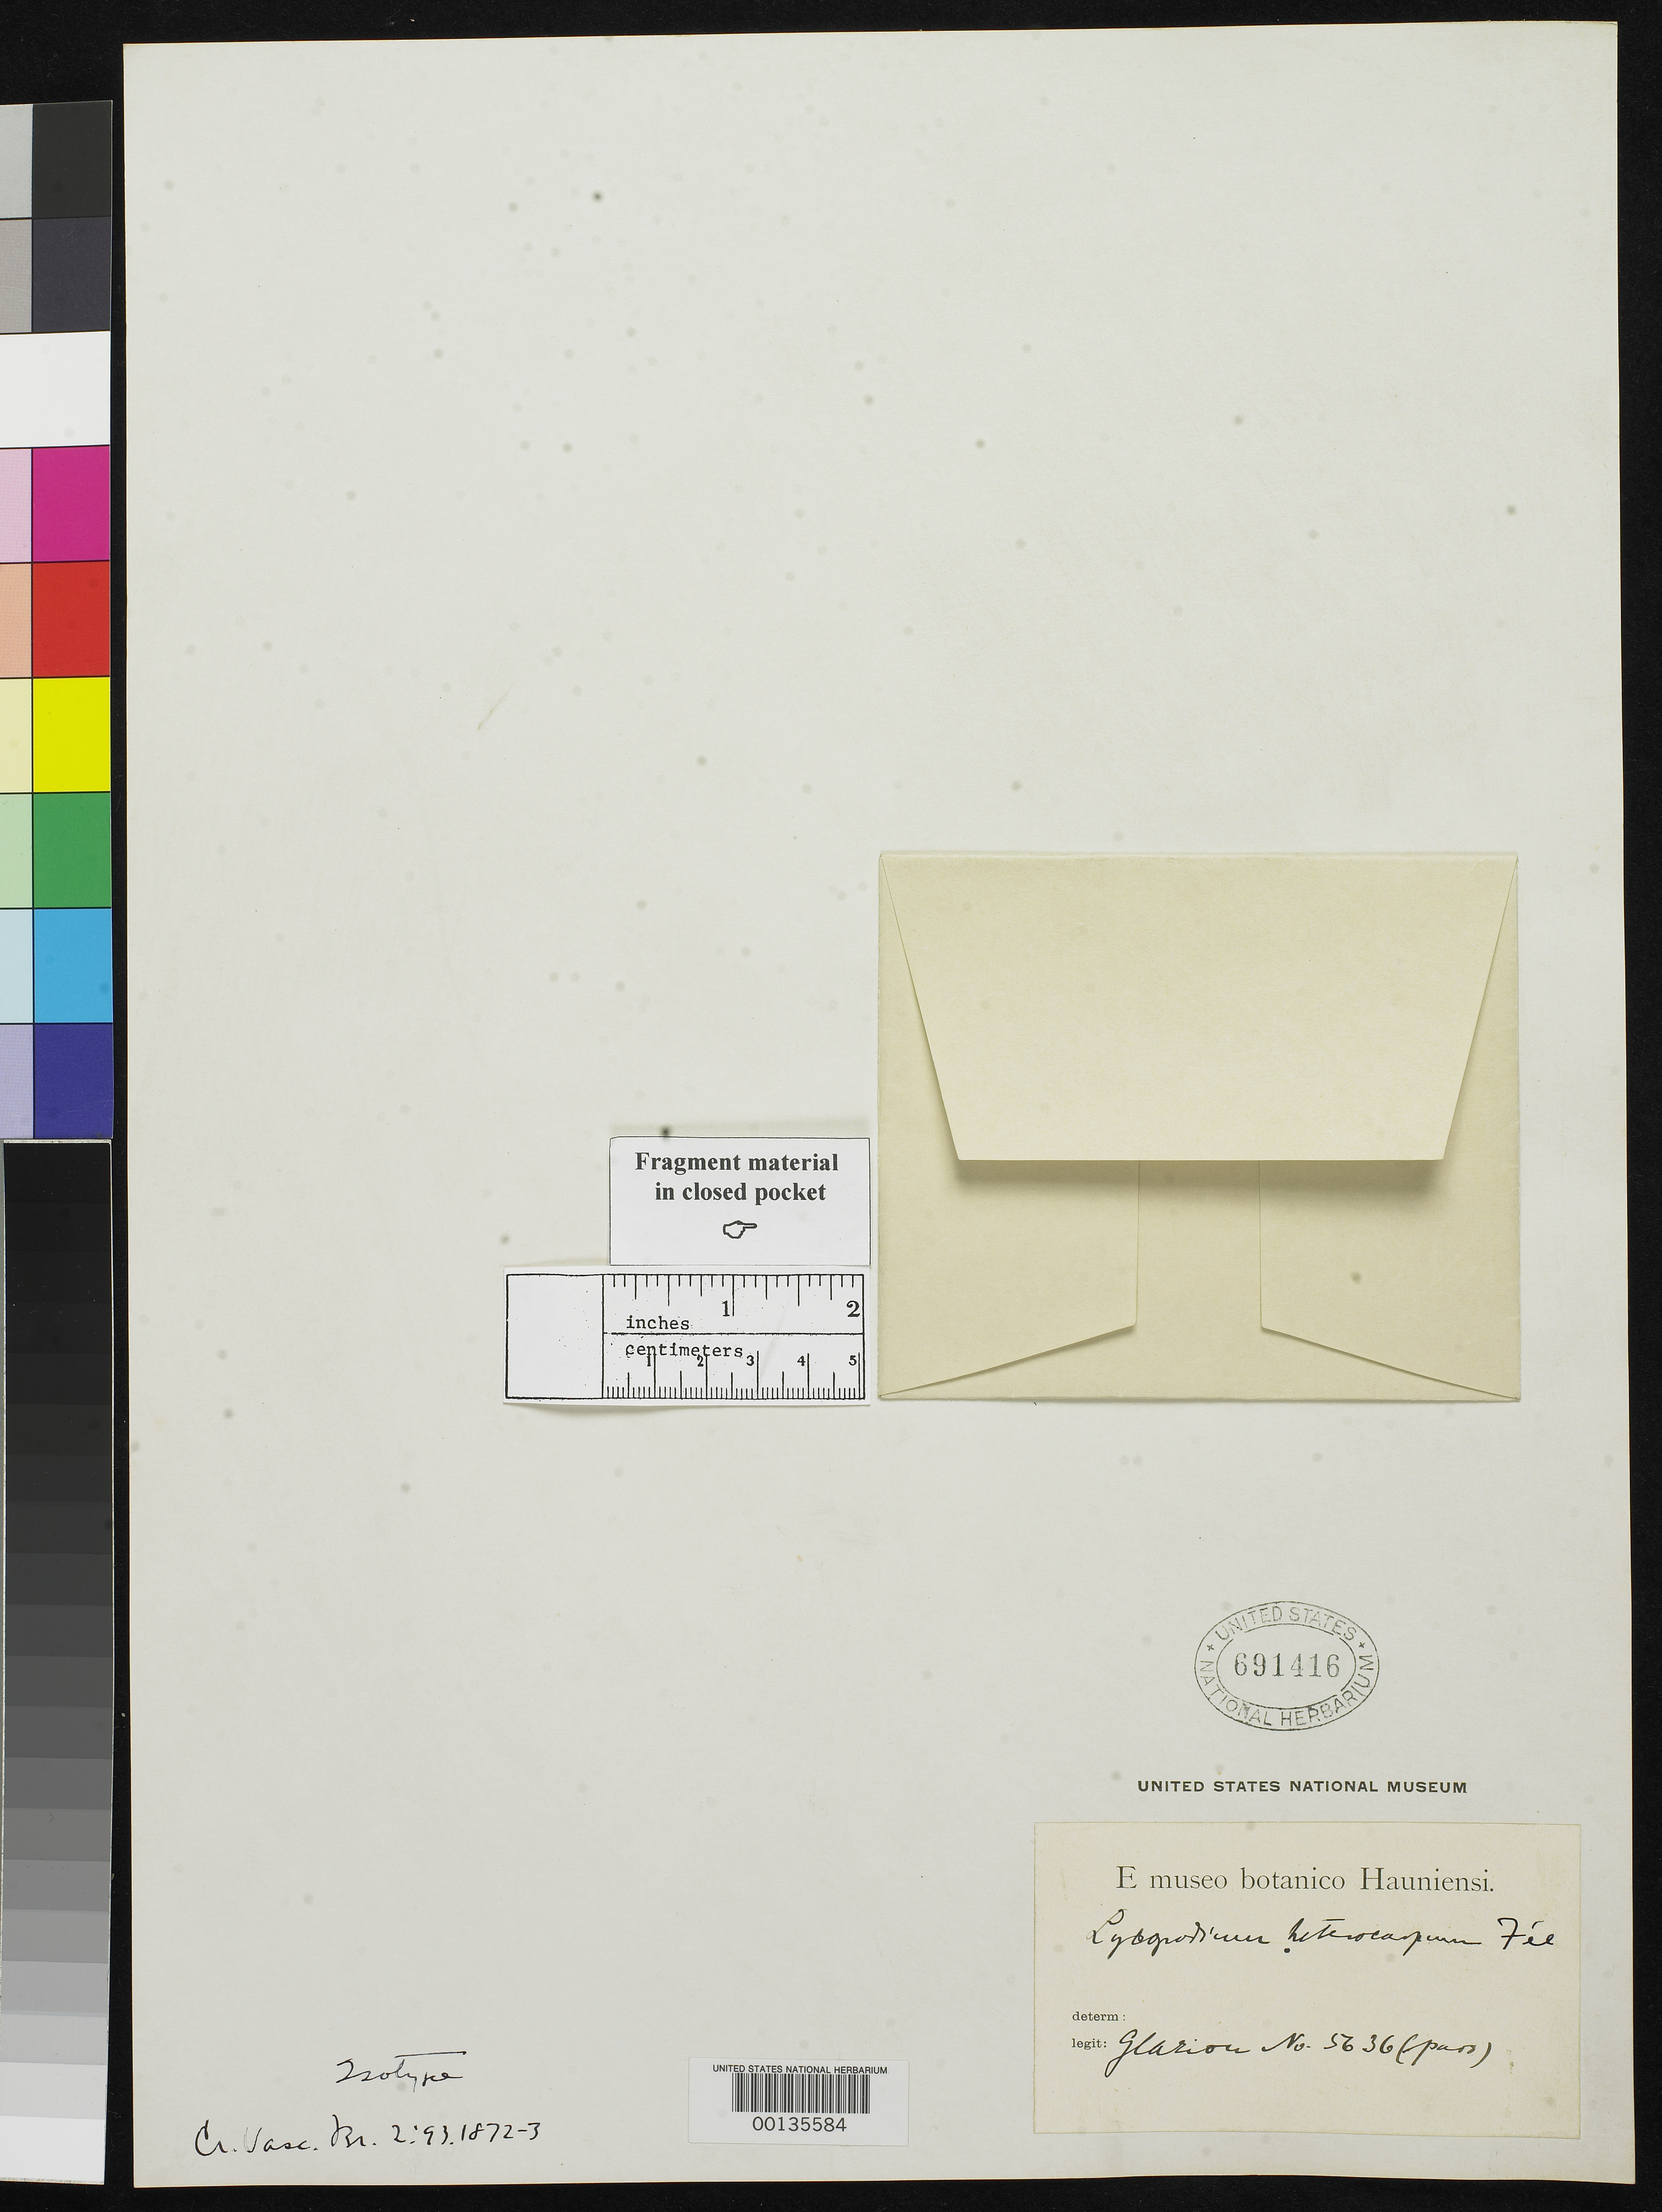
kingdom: Plantae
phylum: Tracheophyta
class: Lycopodiopsida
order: Lycopodiales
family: Lycopodiaceae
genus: Lycopodium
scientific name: Lycopodium heterocarpum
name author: Fée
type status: Type Collection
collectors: A. F. M. Glaziou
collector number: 5636 P.p.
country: Brazil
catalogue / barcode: US 691416